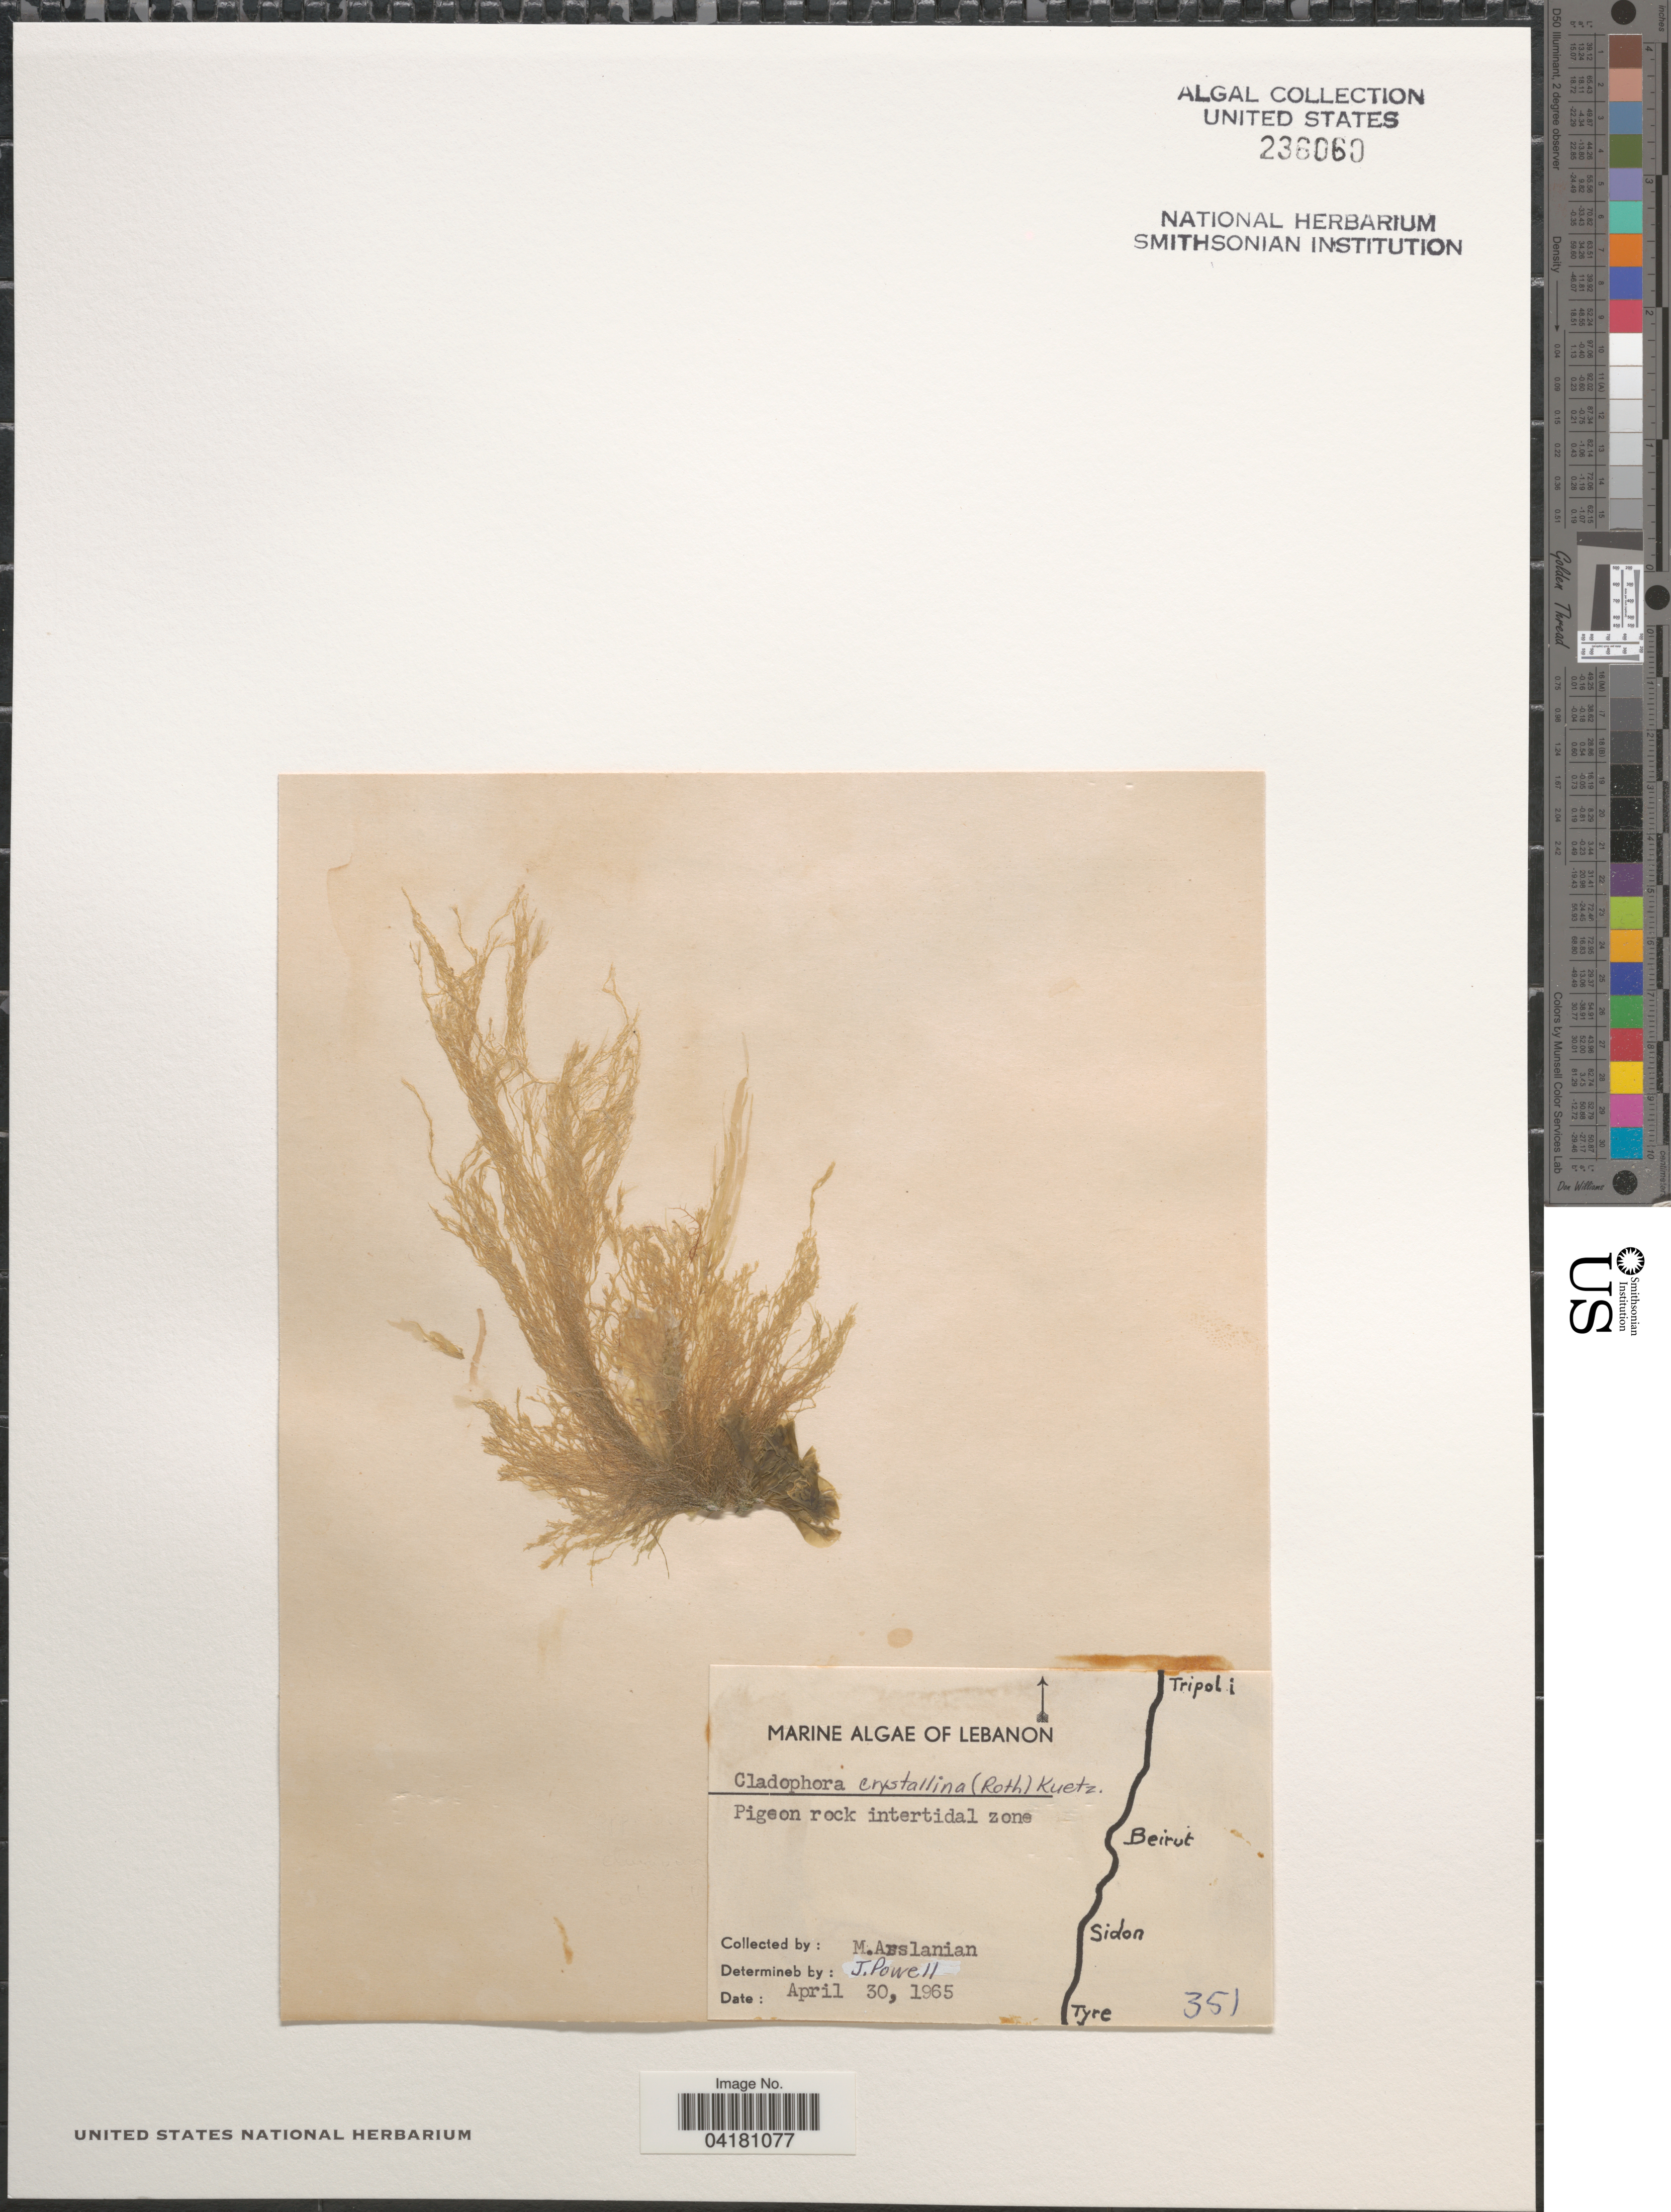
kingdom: Plantae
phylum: Chlorophyta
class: Ulvophyceae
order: Cladophorales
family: Cladophoraceae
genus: Cladophora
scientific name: Cladophora crystallina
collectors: M. Arslanian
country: Lebanon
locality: Pigeon rock intertidal zone.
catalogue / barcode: US 236060